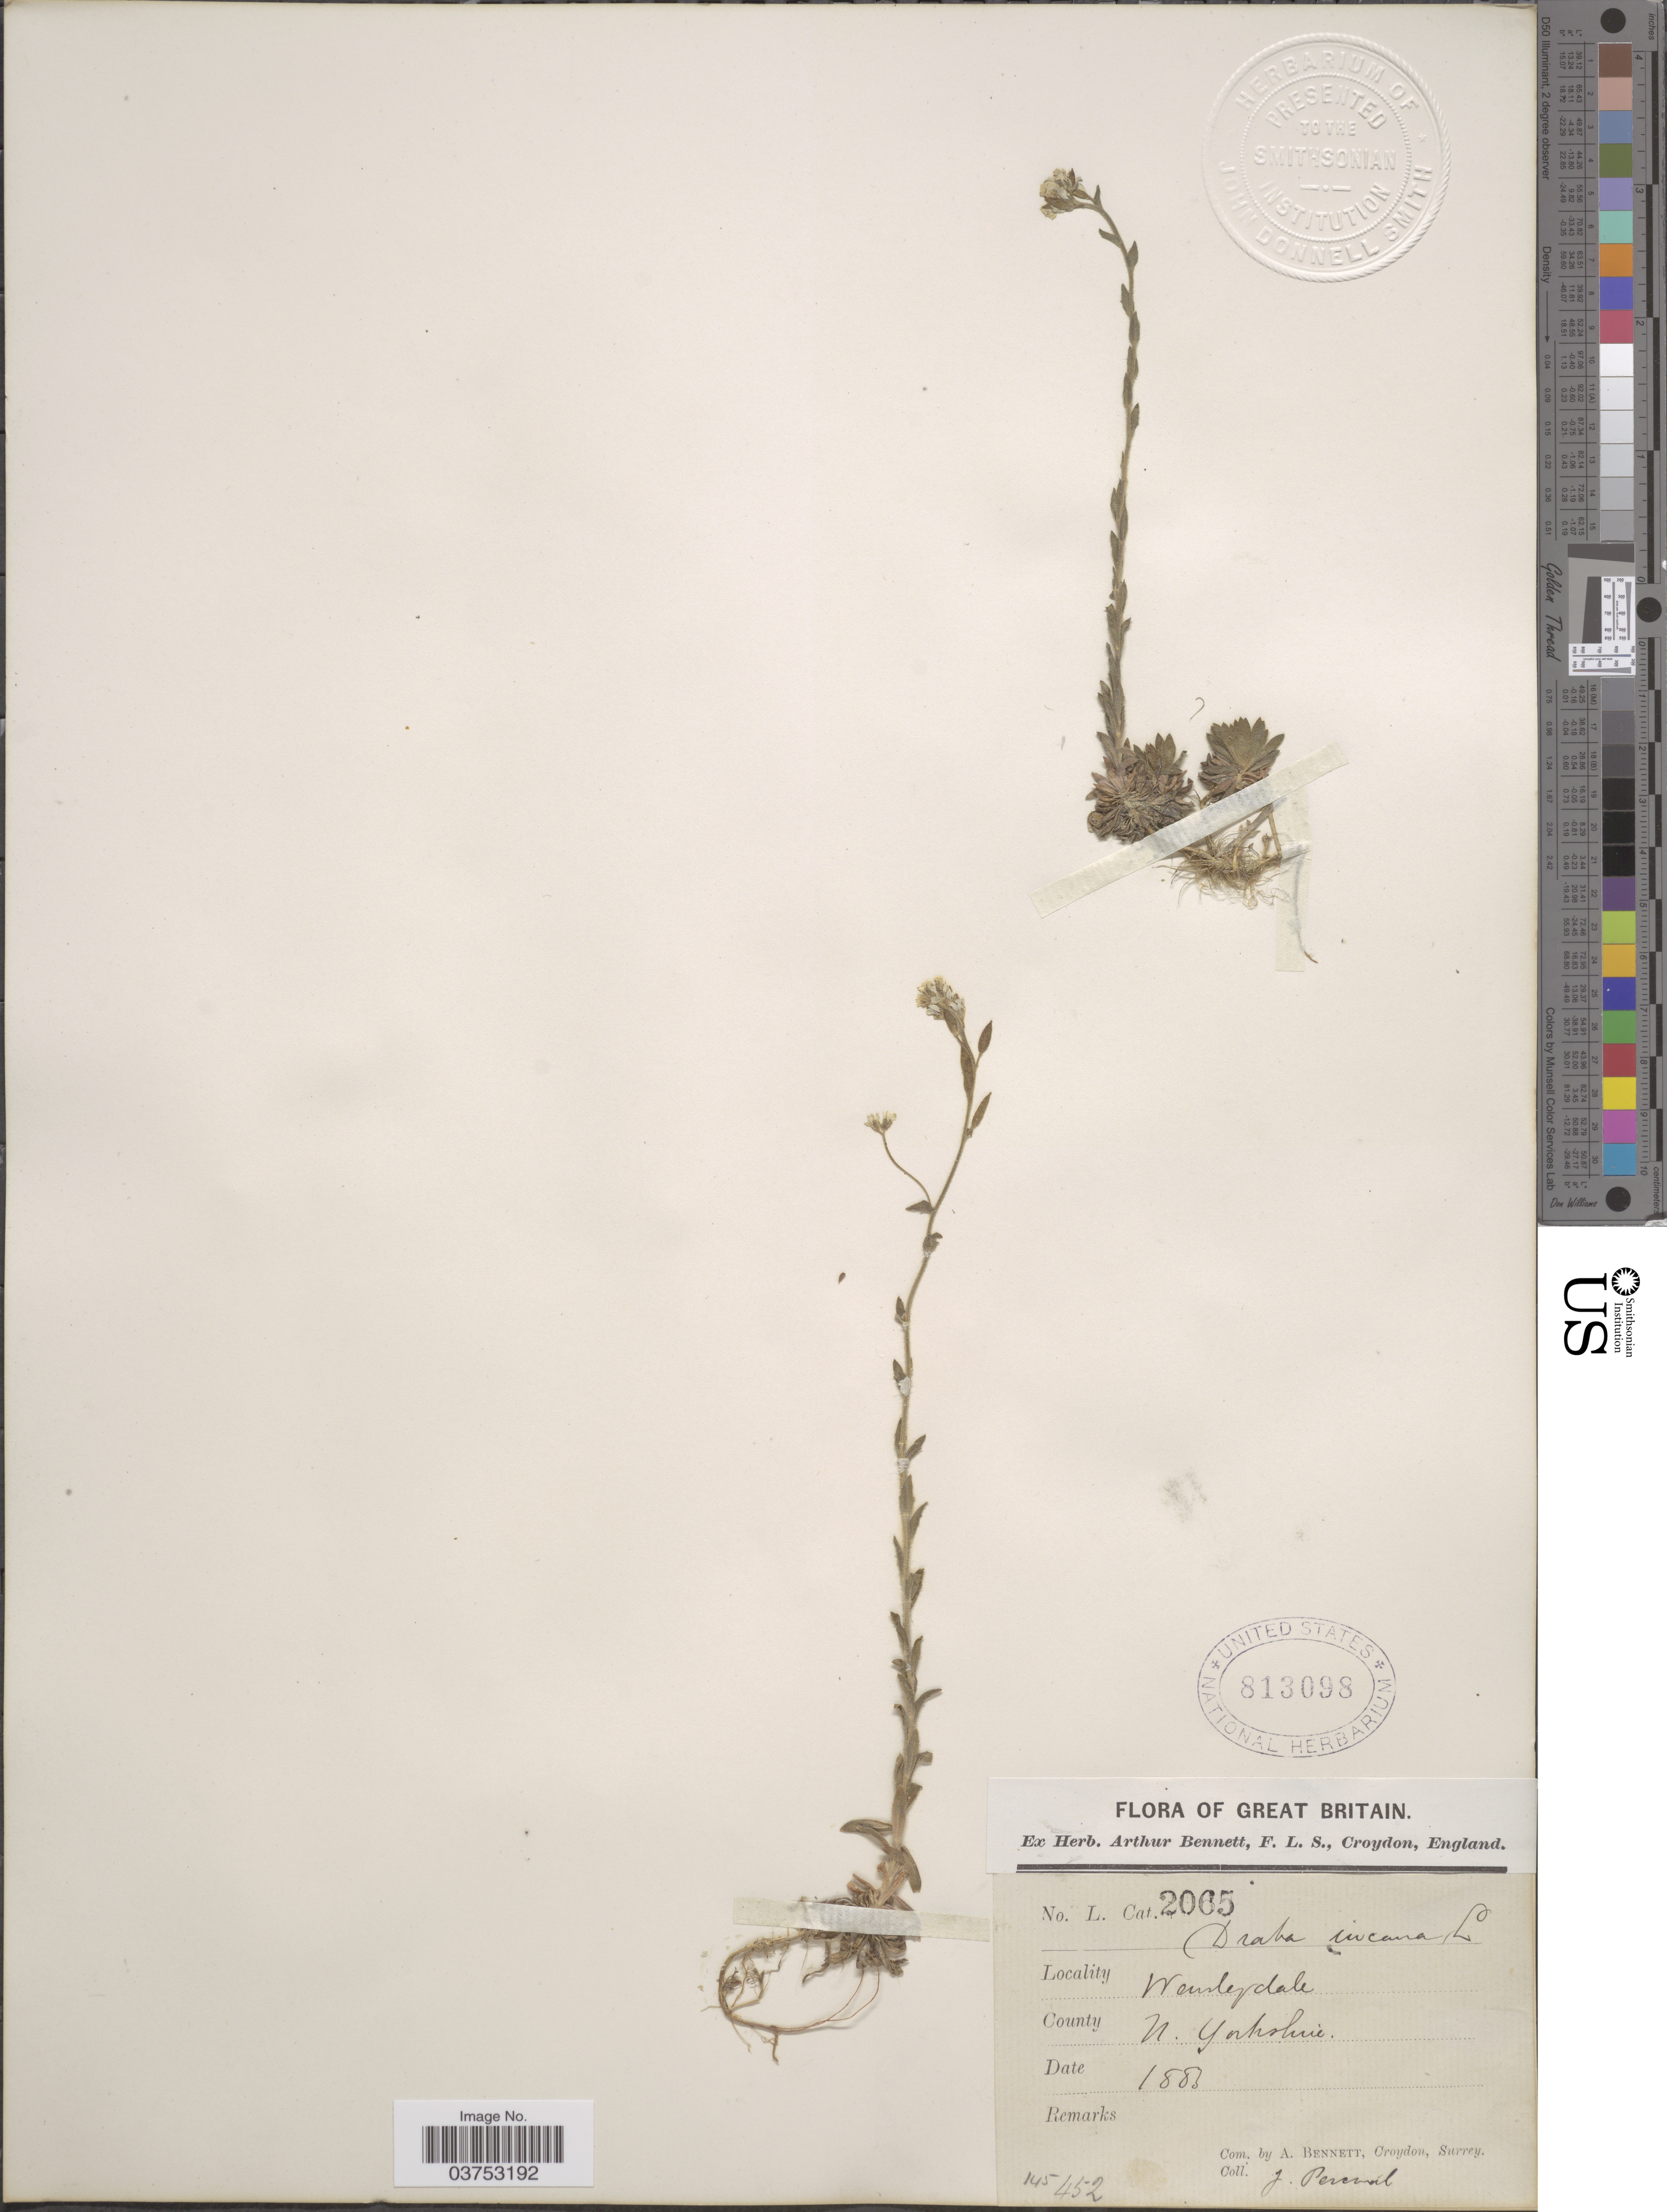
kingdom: Plantae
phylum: Tracheophyta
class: Magnoliopsida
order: Brassicales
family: Brassicaceae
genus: Draba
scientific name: Draba incana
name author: L.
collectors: J. Percival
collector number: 145452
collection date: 1883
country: United Kingdom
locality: Great Britain. Wensleydale. County N. Yorkshire.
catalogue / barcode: US 813098